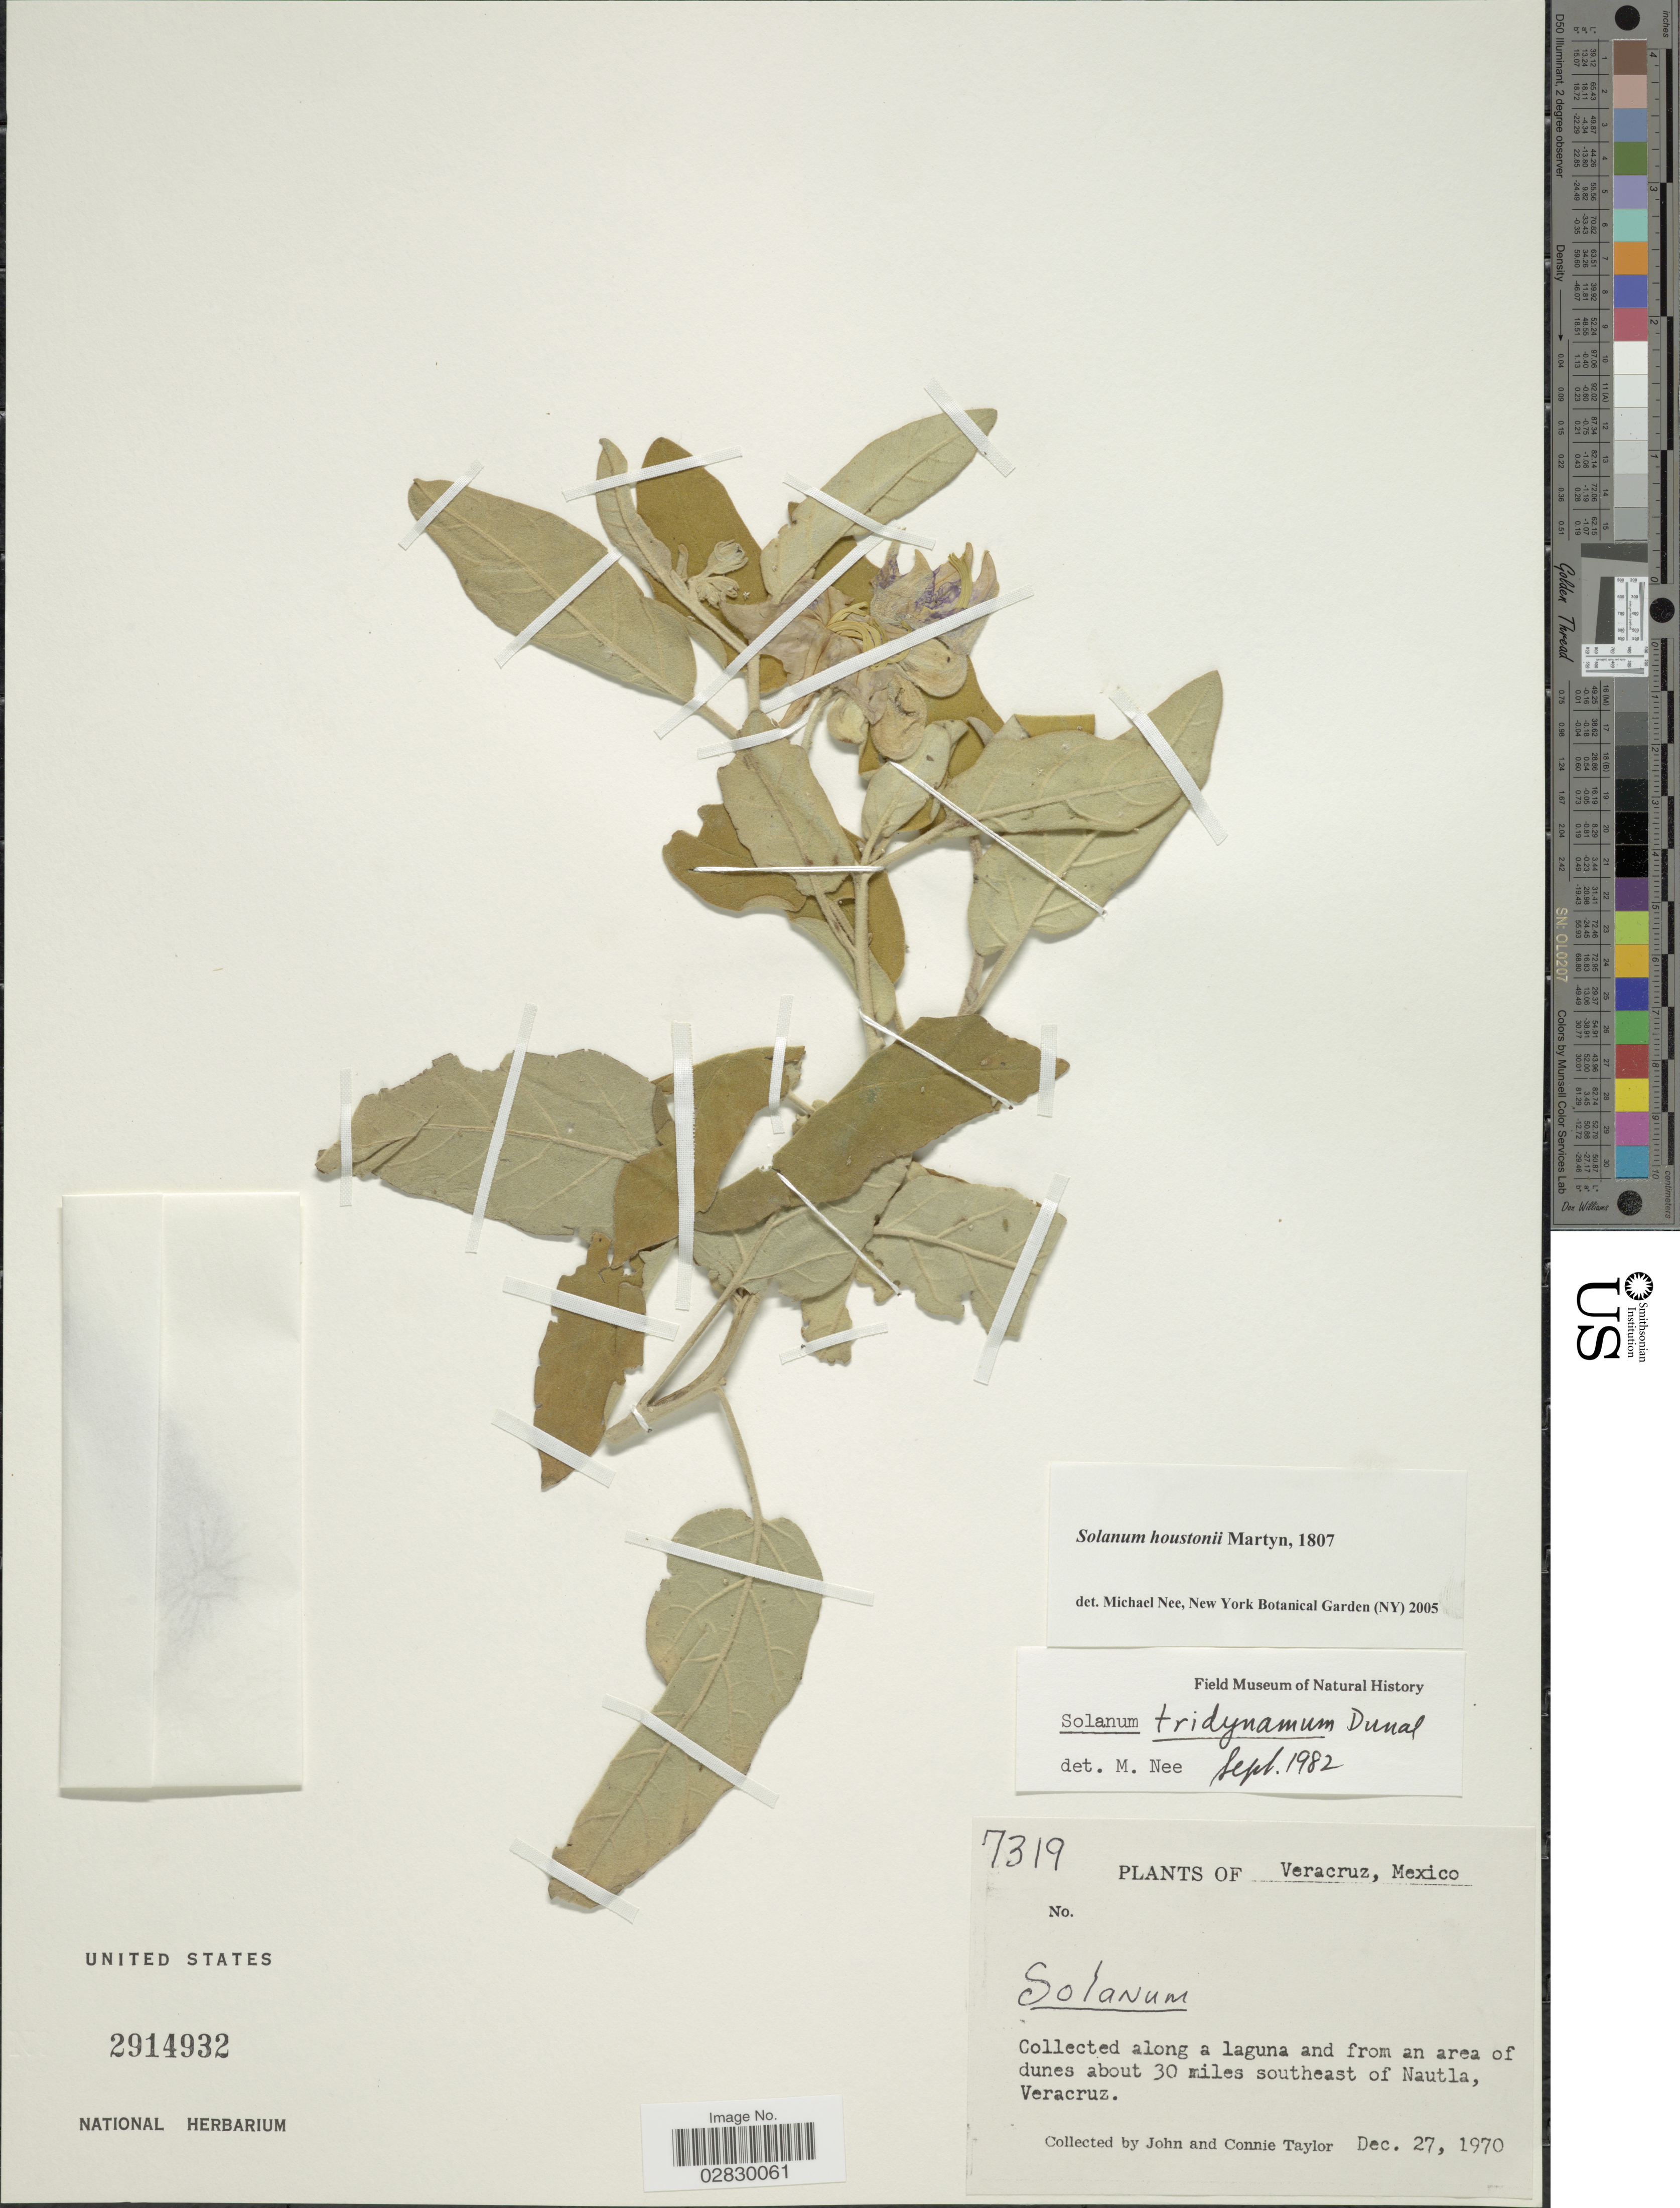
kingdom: Plantae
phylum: Tracheophyta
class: Magnoliopsida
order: Solanales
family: Solanaceae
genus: Solanum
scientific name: Solanum houstonii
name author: Dunal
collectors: J. Taylor & C. Taylor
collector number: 7319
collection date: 1970-12-27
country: Mexico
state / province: Veracruz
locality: Along a laguna and from an area of dunes about 30 miles southeast of Nautla, Veracruz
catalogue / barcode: US 2914932